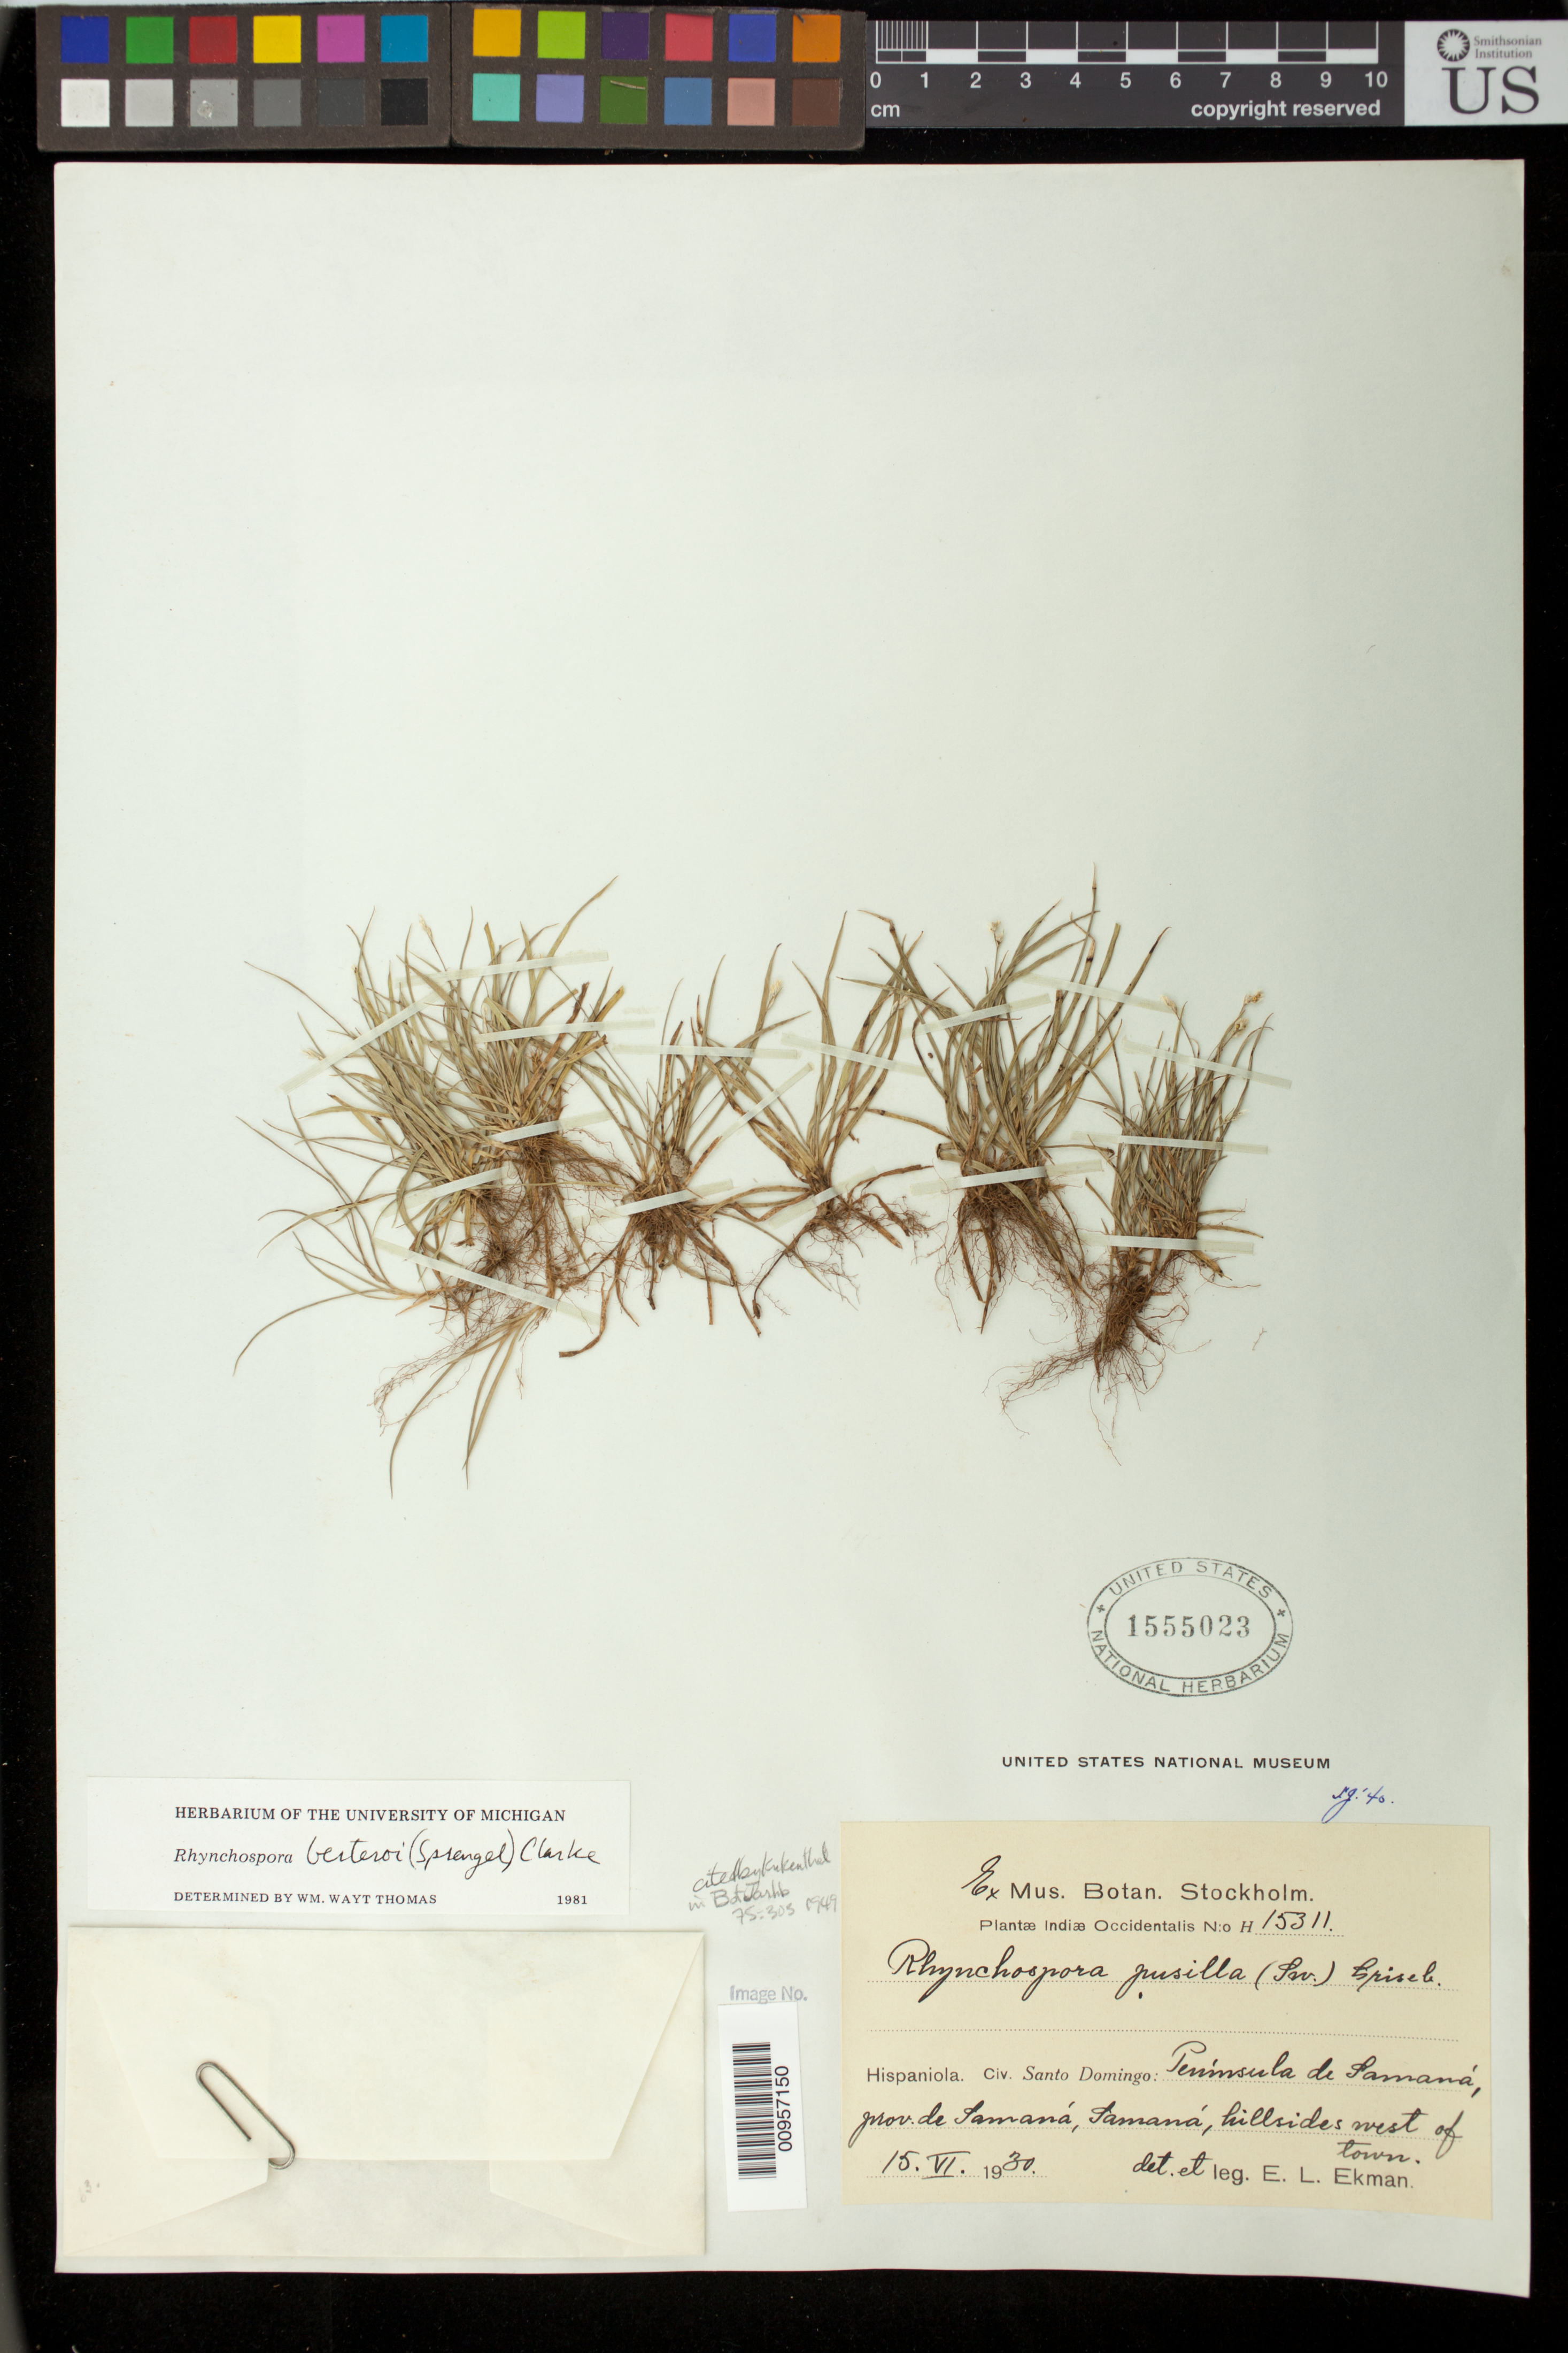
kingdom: Plantae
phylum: Tracheophyta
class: Liliopsida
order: Poales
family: Cyperaceae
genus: Rhynchospora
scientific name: Rhynchospora berteroi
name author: (Spreng.) C.B. Clarke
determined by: Thomas, W. W., (NY), New York Botanical Garden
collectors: E. L. Ekman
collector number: H 15311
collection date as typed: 15 Jun 1930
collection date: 1930-06-15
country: Dominican Republic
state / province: Samaná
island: Hispaniola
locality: Hispaniola, Península de Samaná, Samaná, hillsides west of town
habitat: Hillsides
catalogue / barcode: US 1555023